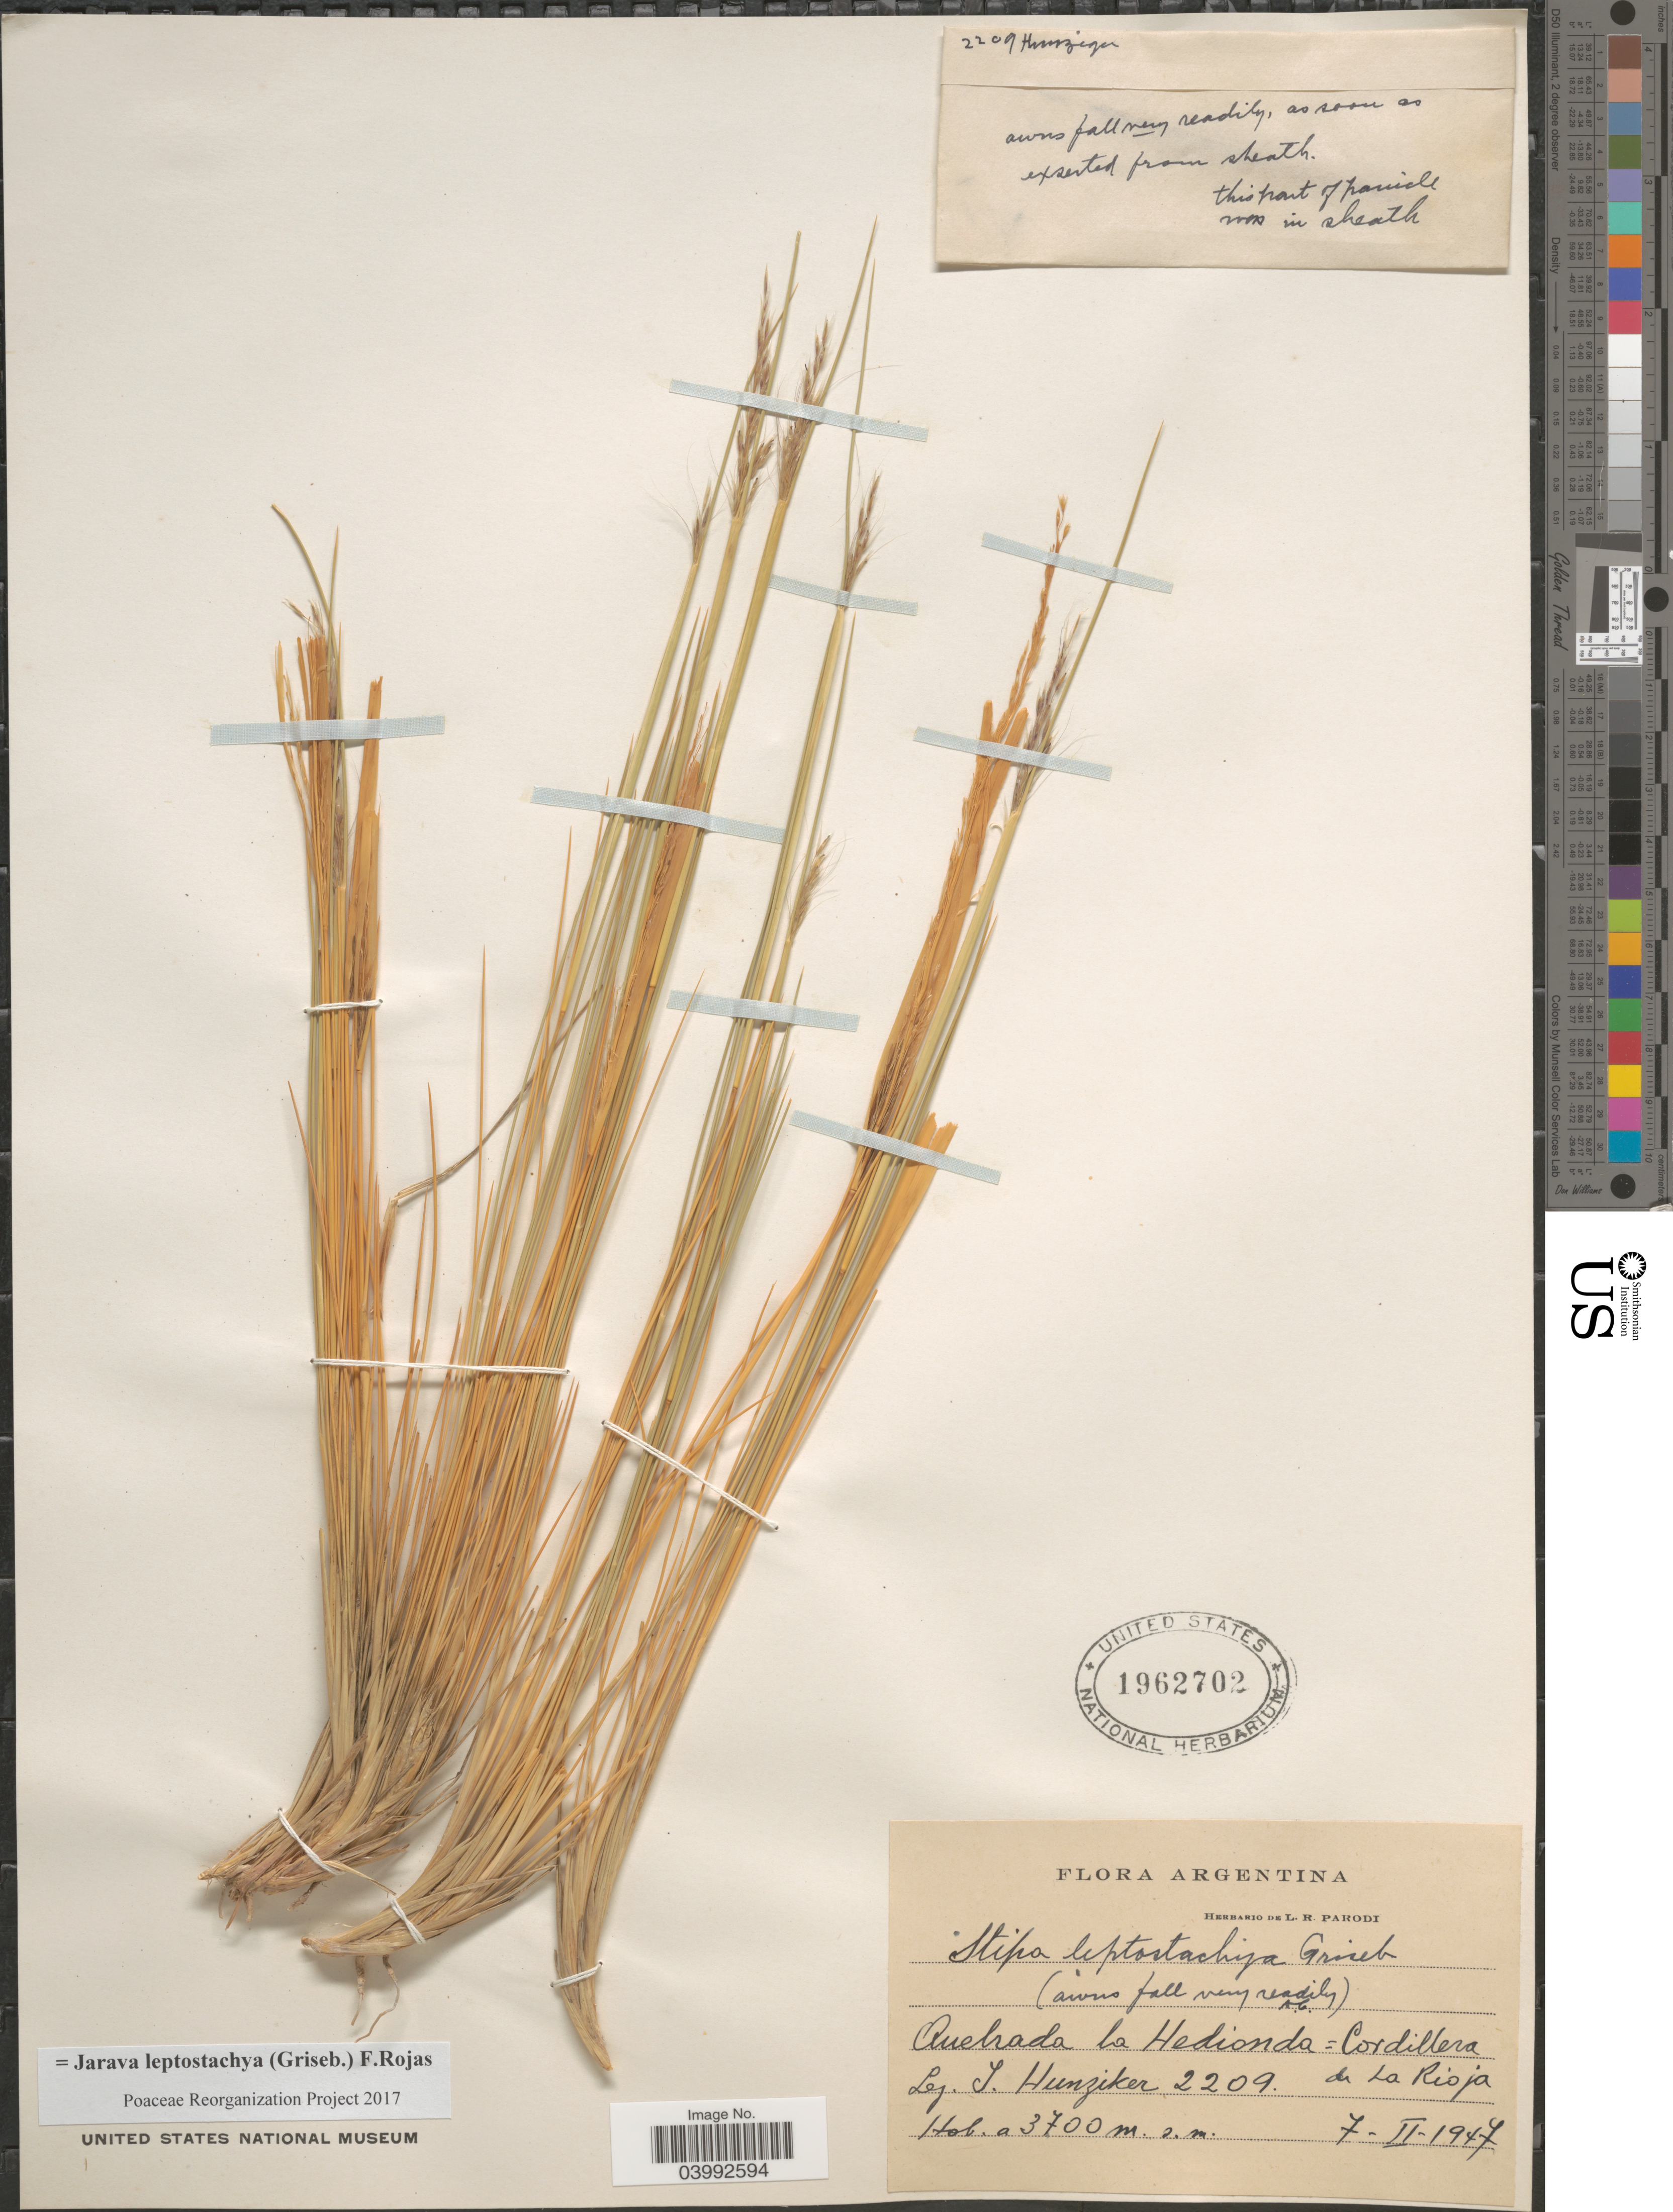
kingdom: Plantae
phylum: Tracheophyta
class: Liliopsida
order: Poales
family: Poaceae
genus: Jarava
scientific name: Jarava leptostachya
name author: (Griseb.) F. Rojas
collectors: J. Hunziker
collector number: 2209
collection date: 1947-02-07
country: Argentina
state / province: La Rioja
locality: Quebrada la Hedionda = Cordillera de La Rioja.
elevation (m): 3700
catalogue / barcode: US 1962702